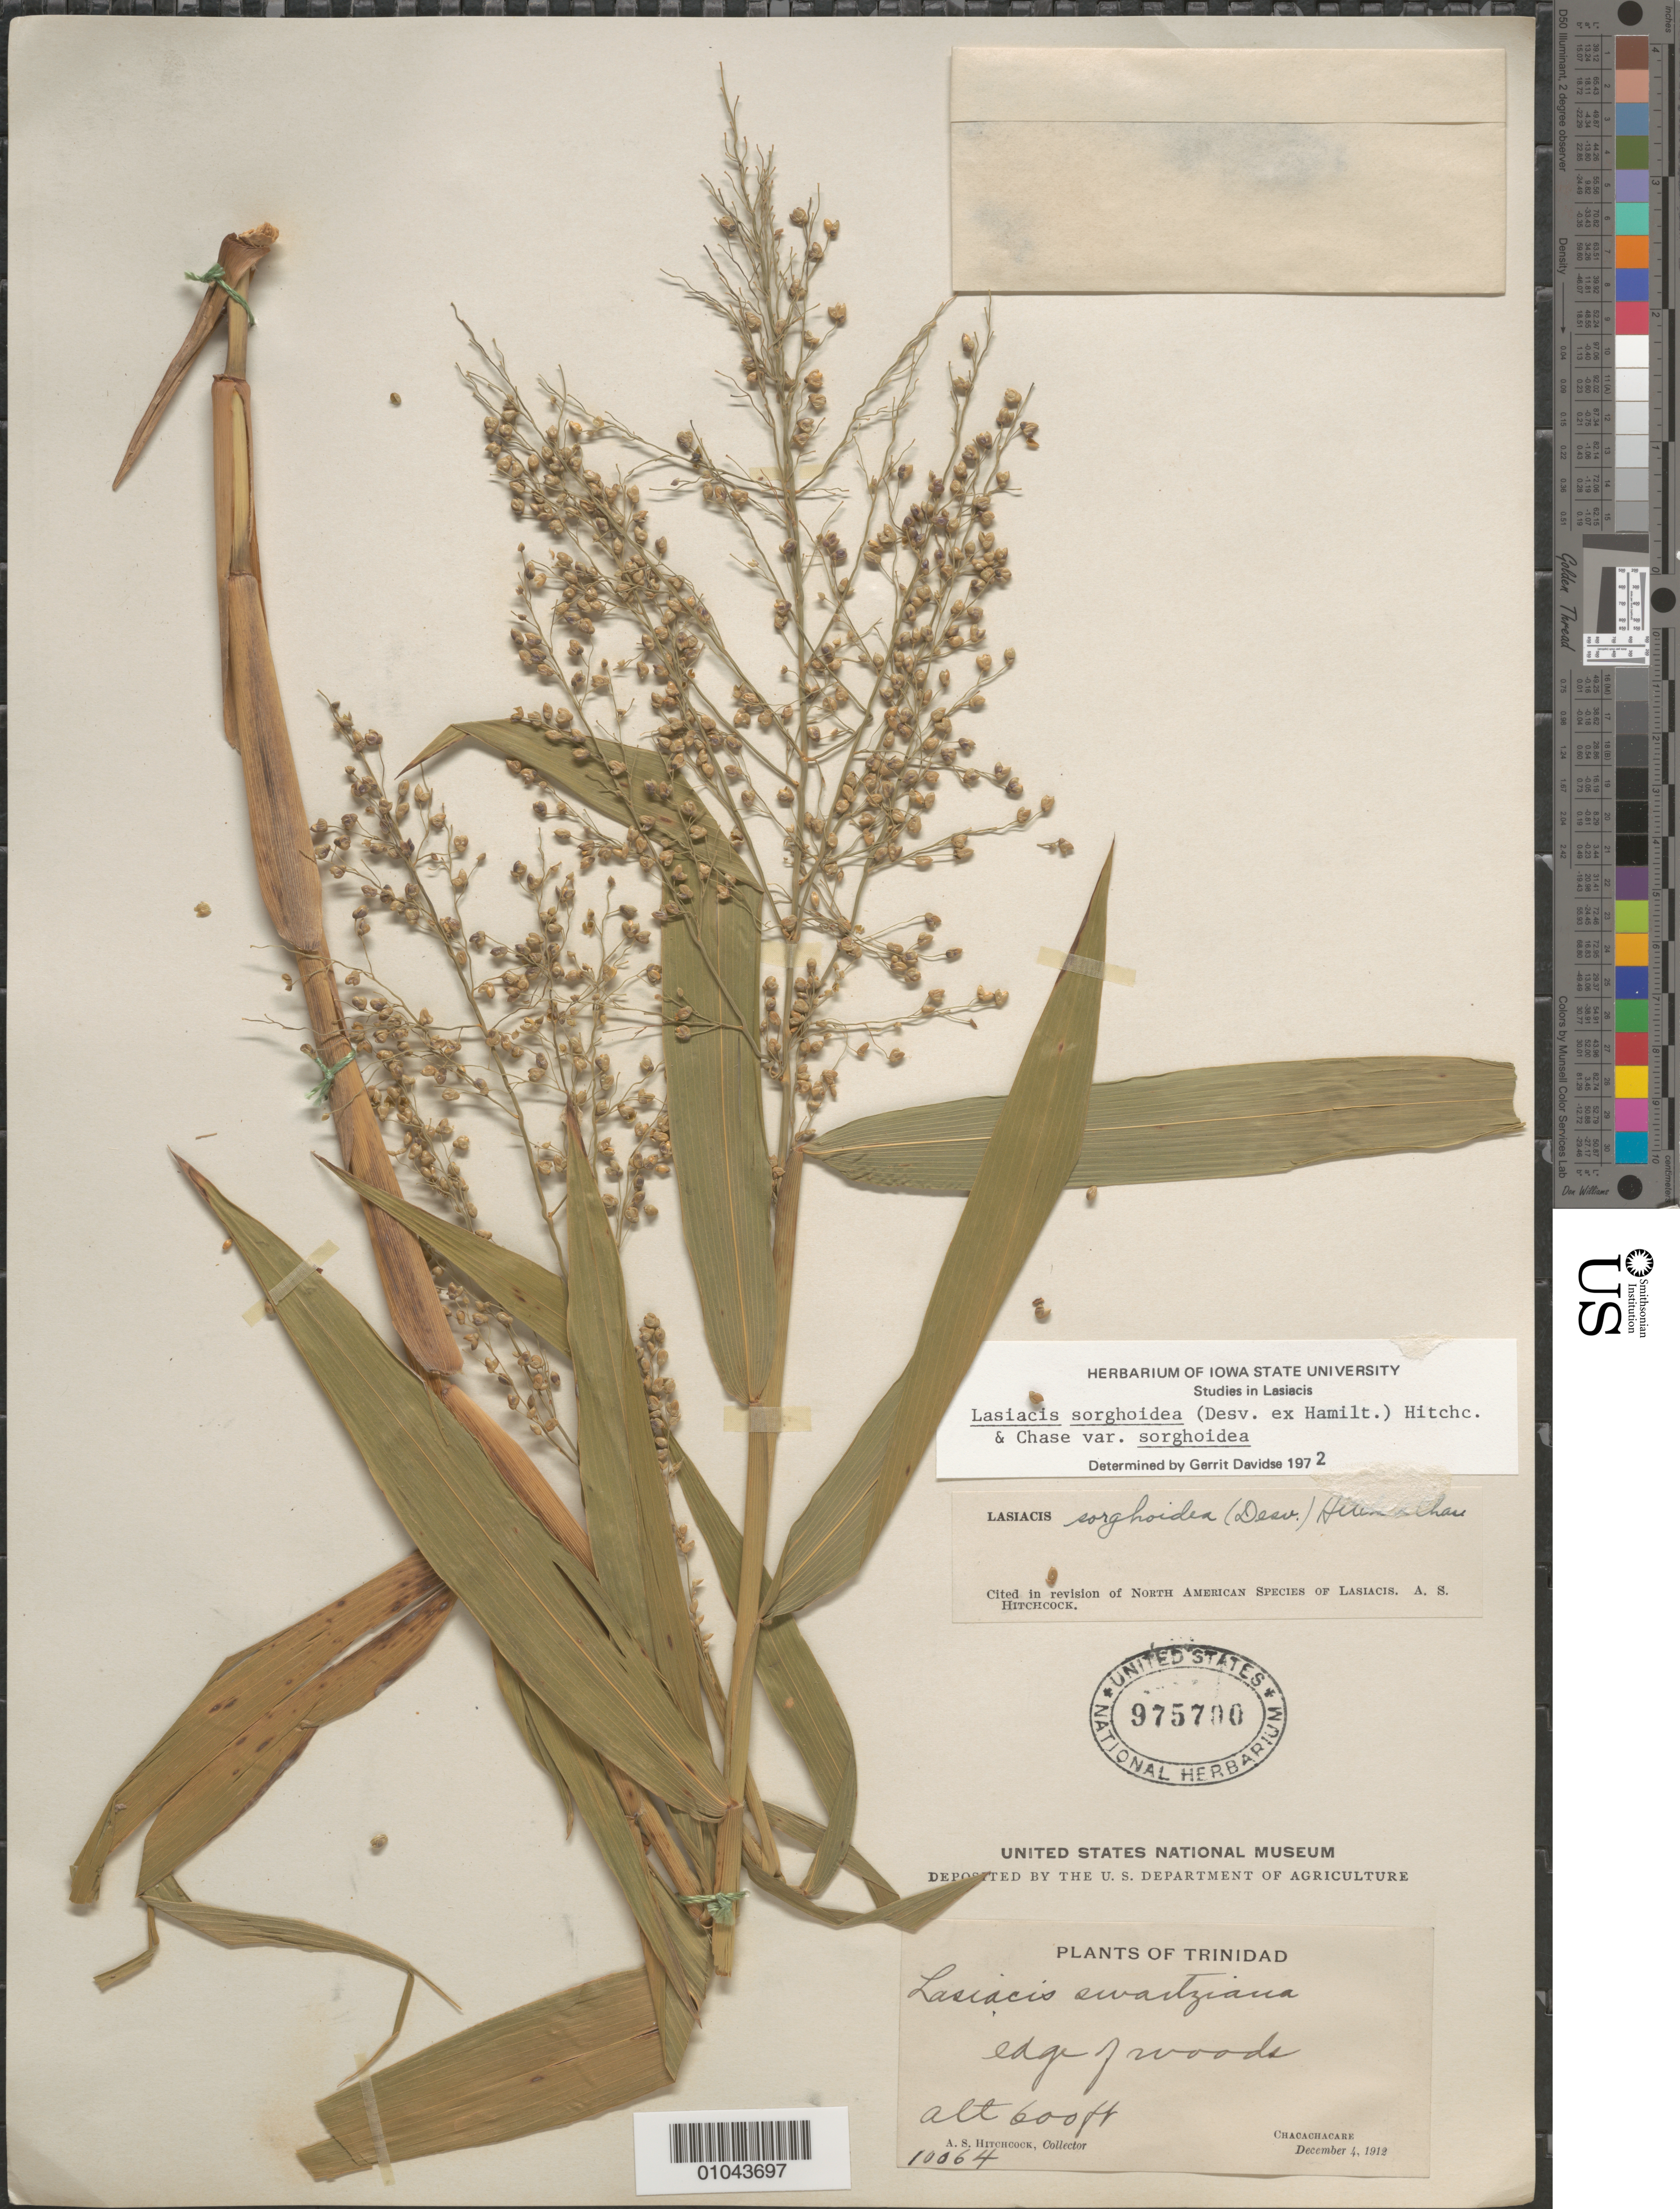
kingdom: Plantae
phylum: Tracheophyta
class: Liliopsida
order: Poales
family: Poaceae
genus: Lasiacis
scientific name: Lasiacis sorghoidea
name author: (Desv. ex Ham.) Hitchc. & Chase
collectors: A. S. Hitchcock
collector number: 10064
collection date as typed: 04 Dec 1912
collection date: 1912-12-04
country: Trinidad and Tobago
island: Chacachacare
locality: Chacachacare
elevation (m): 183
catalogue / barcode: US 975790